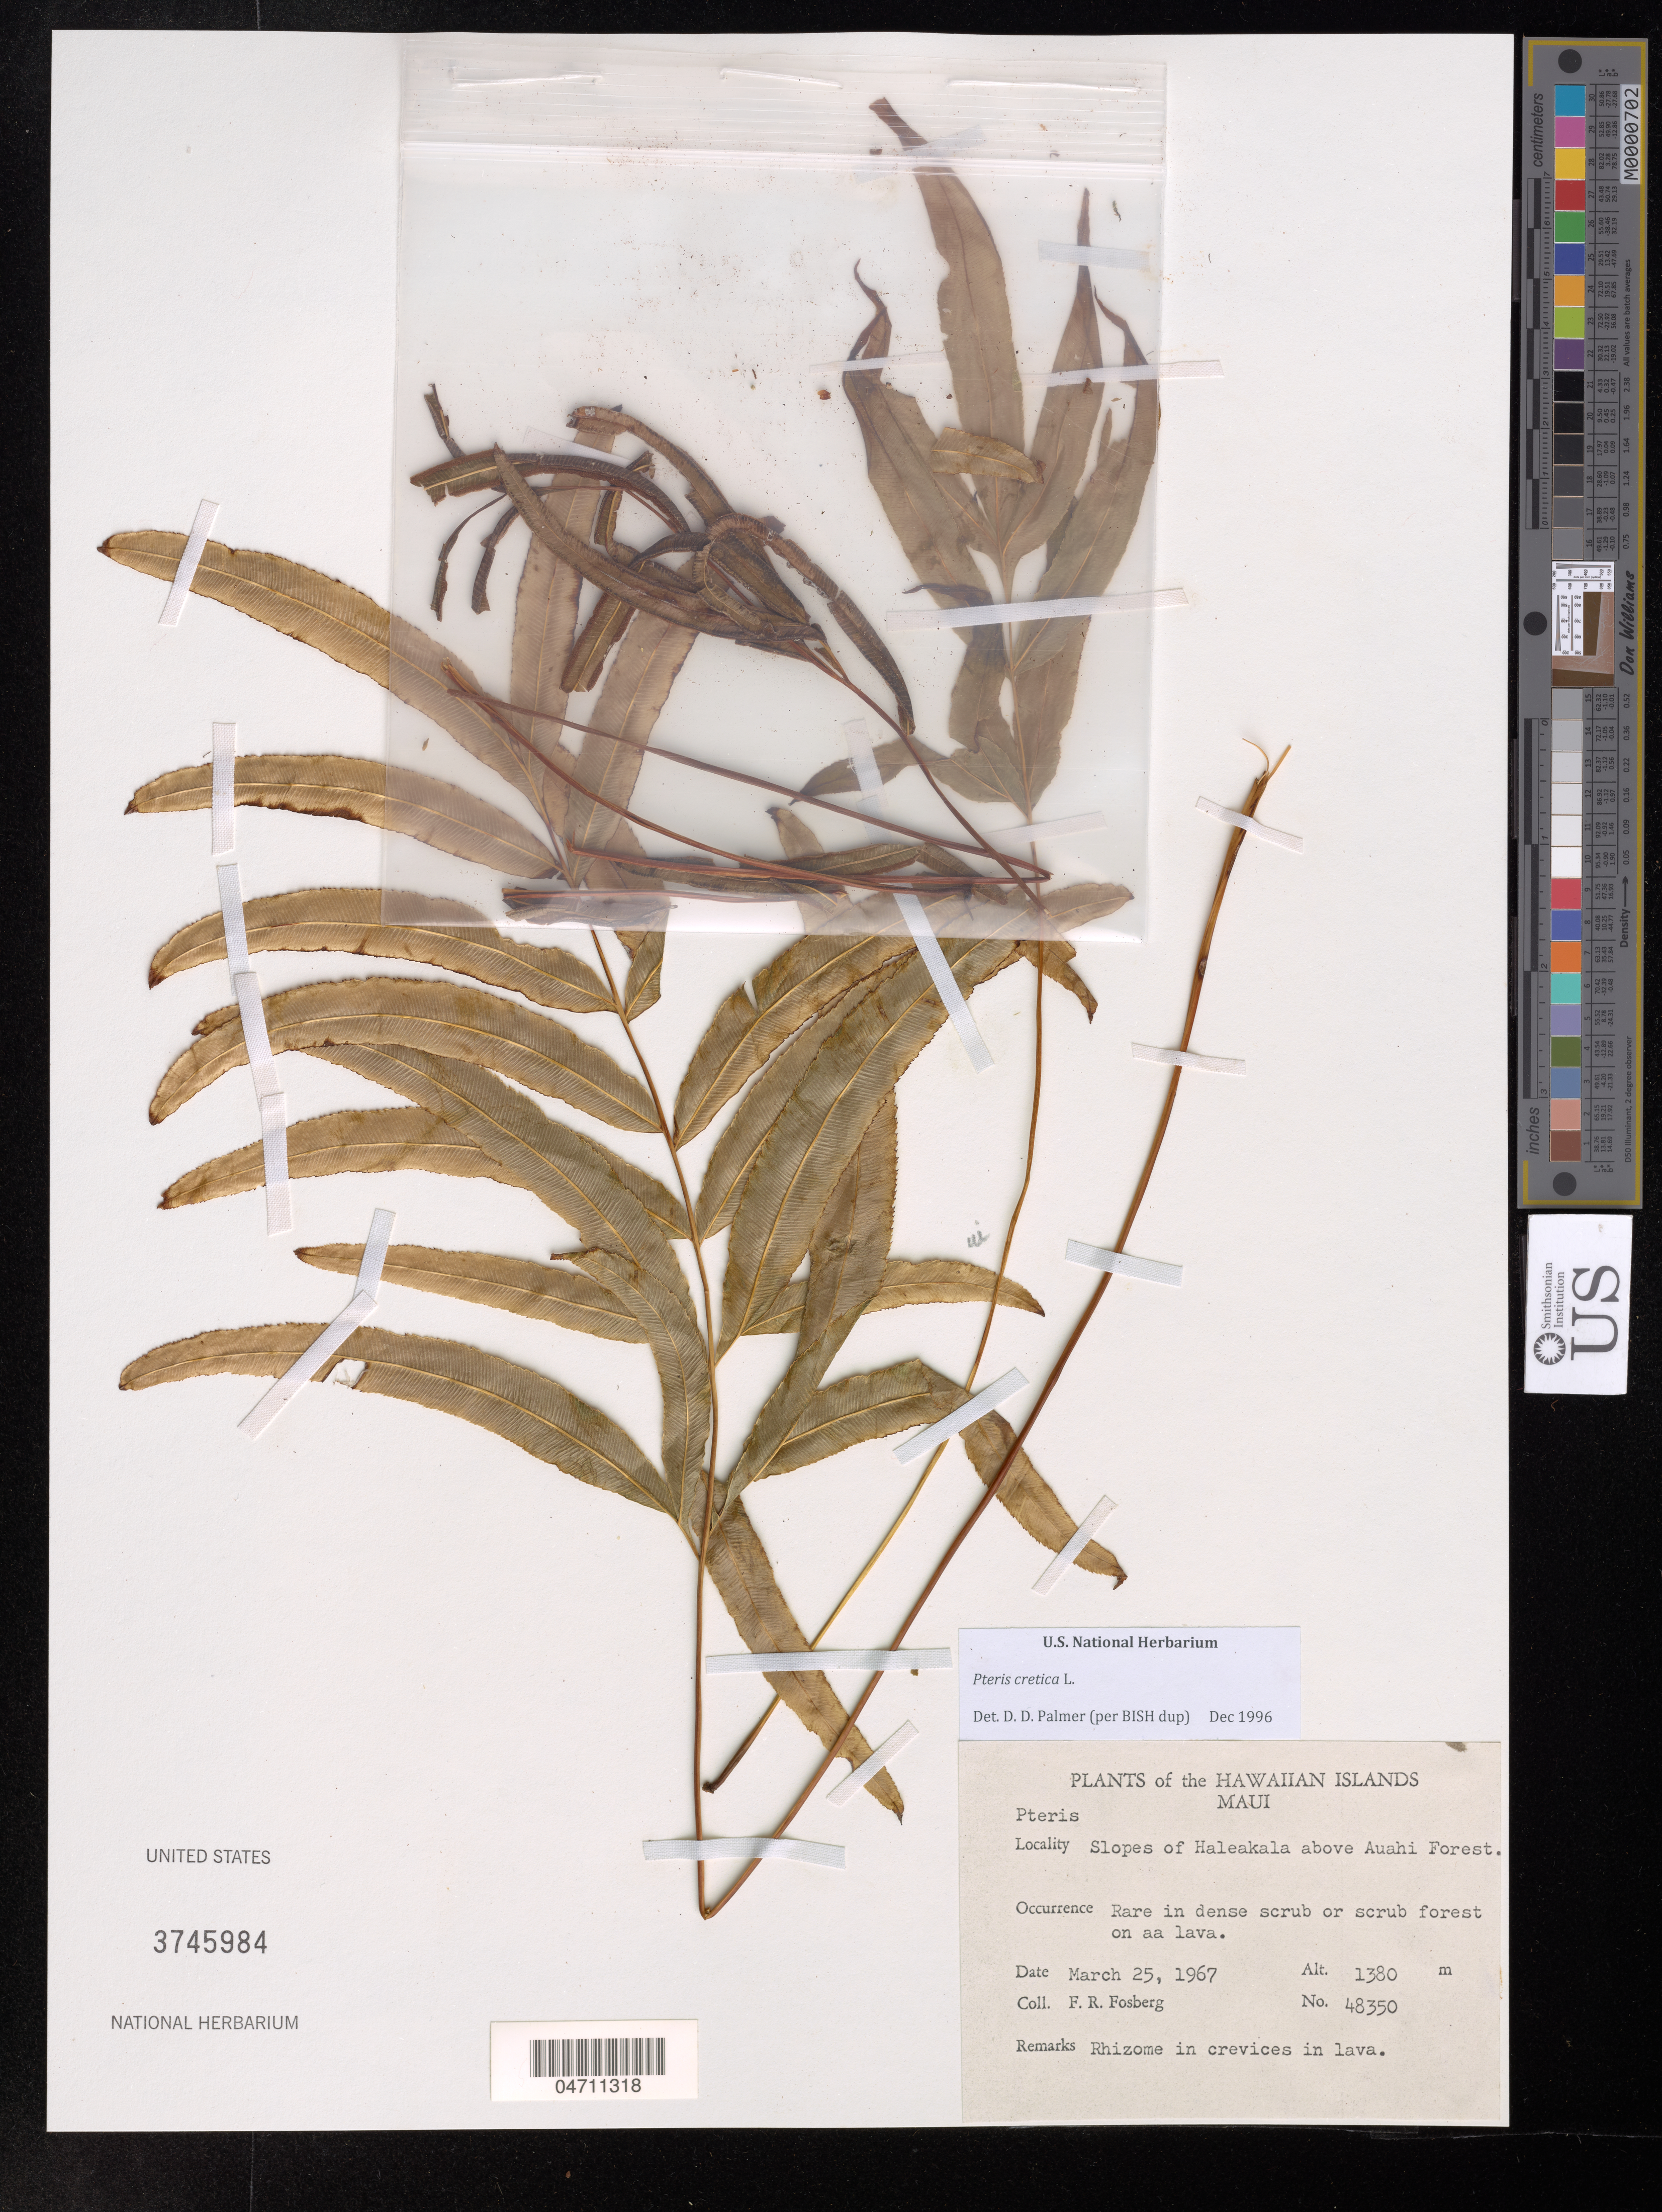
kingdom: Plantae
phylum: Tracheophyta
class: Polypodiopsida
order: Polypodiales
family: Pteridaceae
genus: Pteris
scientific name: Pteris cretica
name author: L.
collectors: F. R. Fosberg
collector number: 48350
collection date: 1967-03-25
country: United States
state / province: Hawaii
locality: Maui. Slopes of Haleakala above Auahi Forest.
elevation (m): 1380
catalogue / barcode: US 3745984